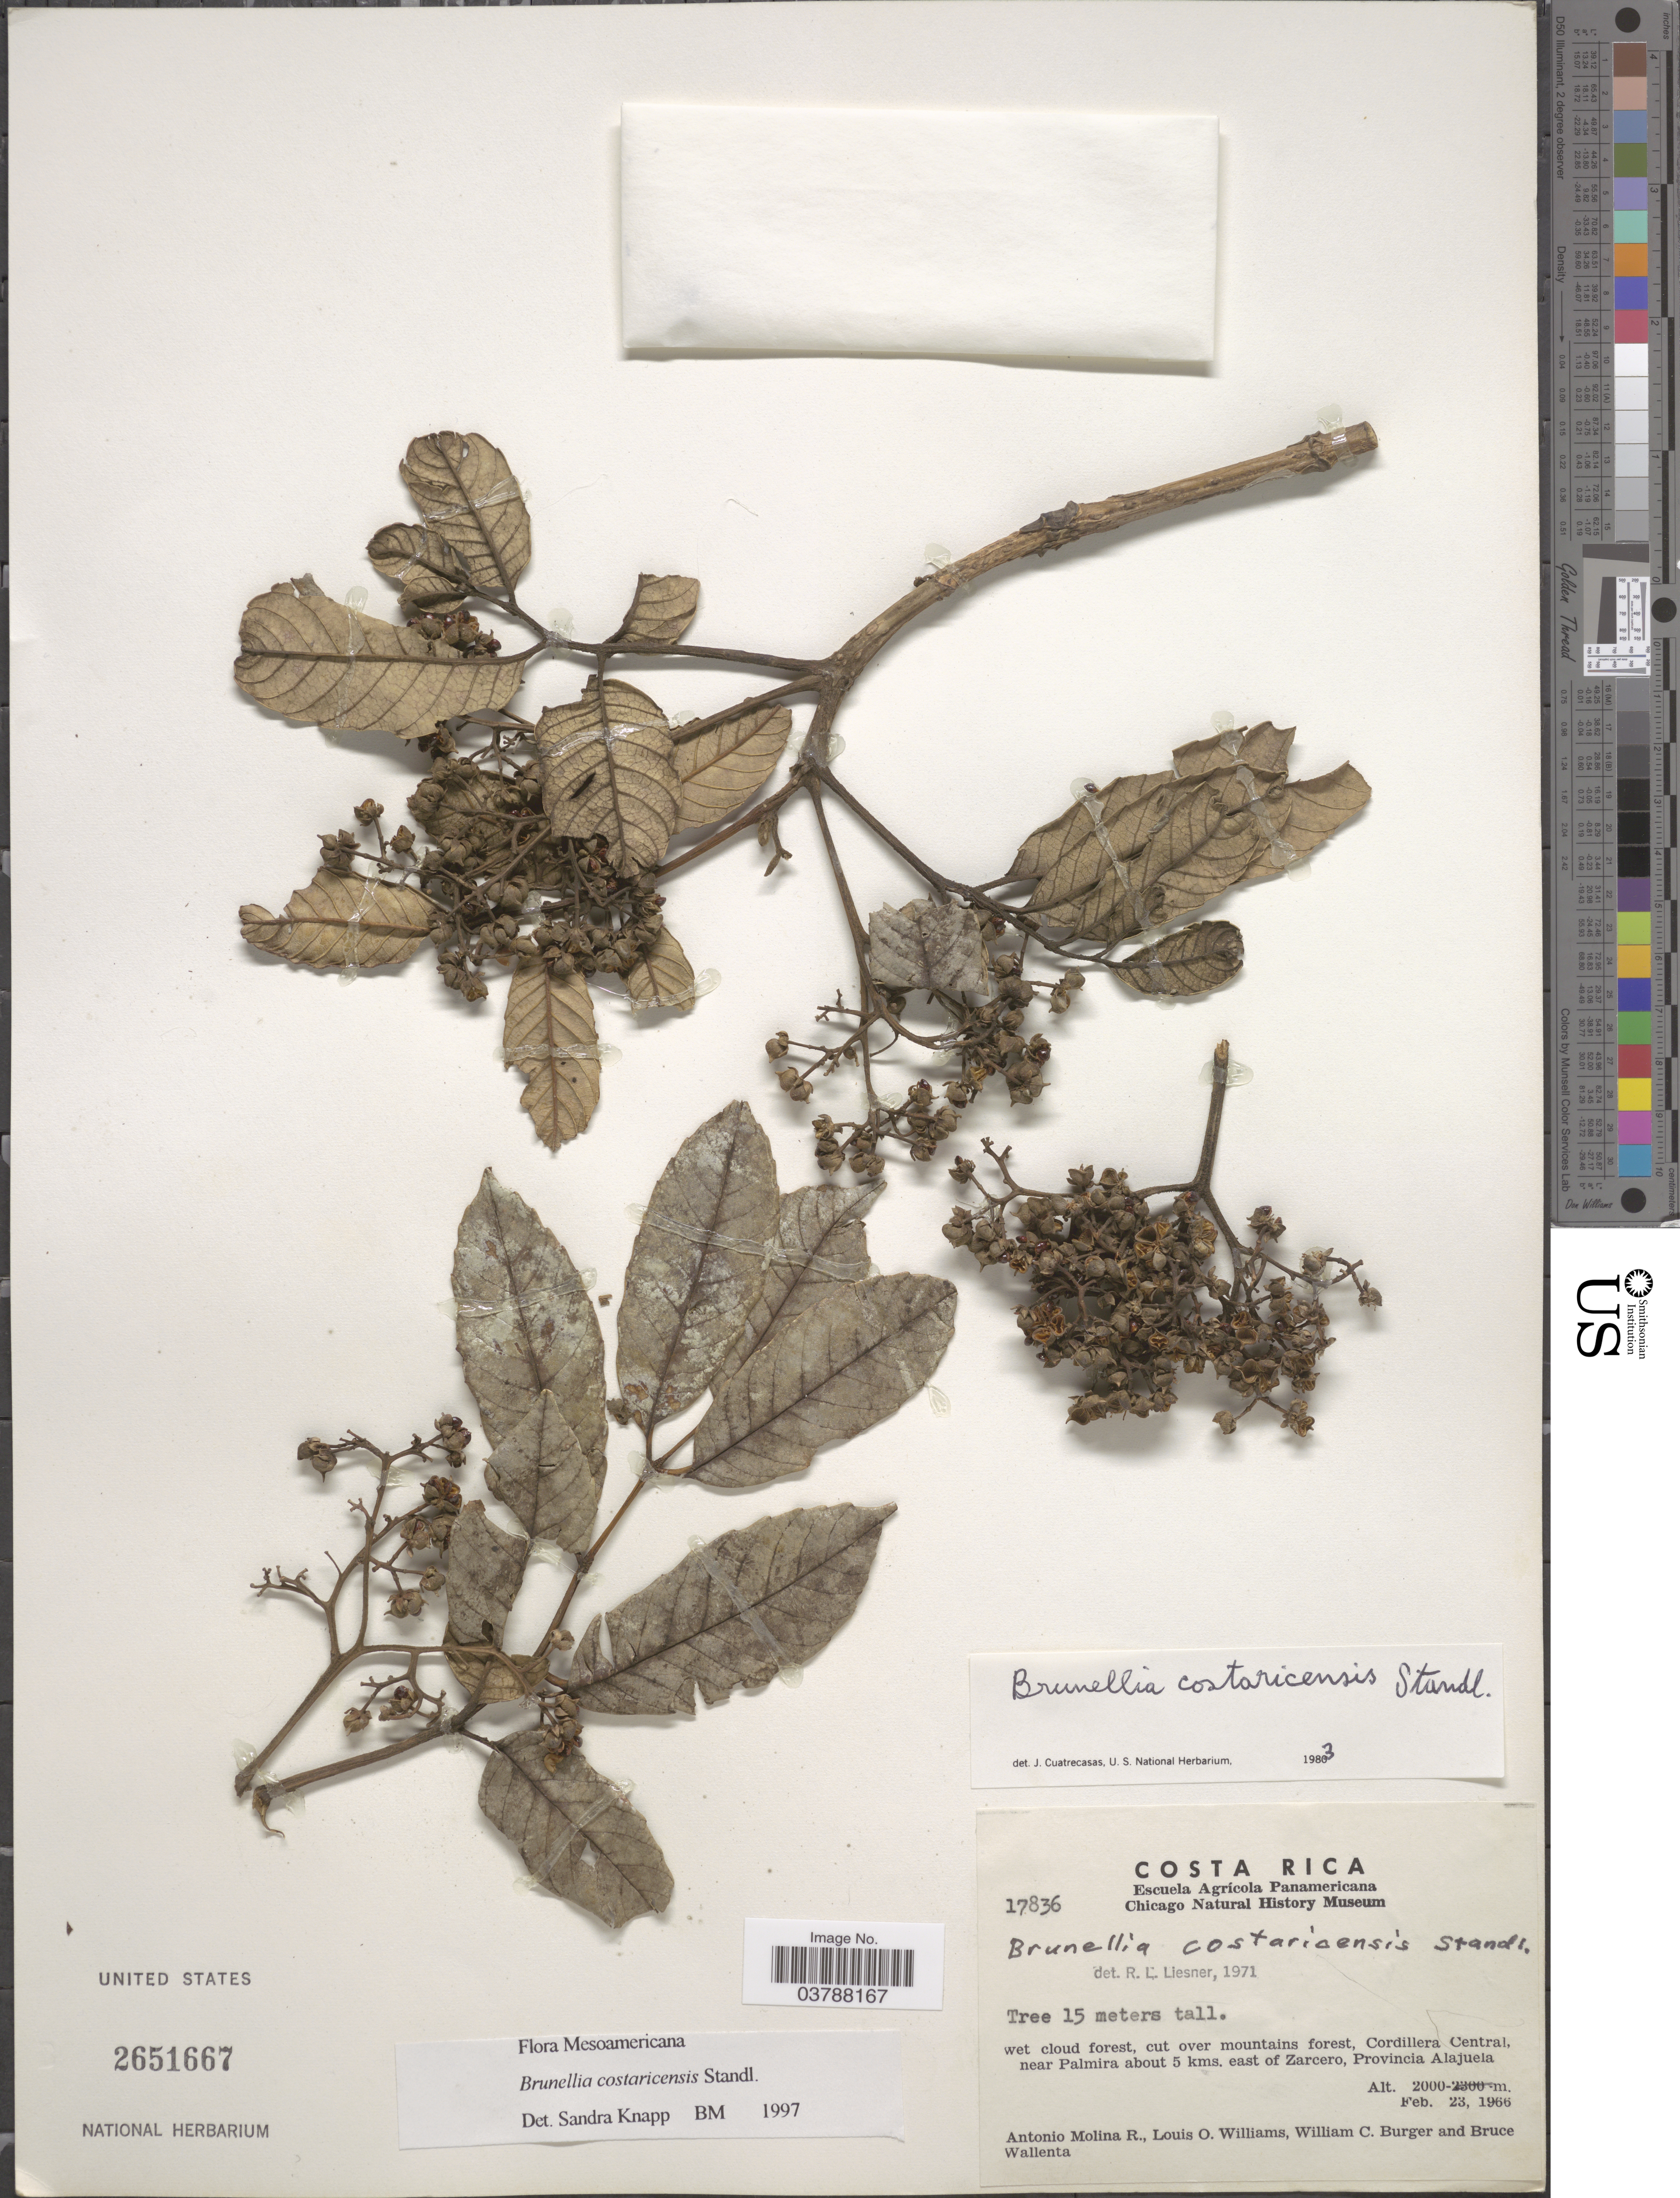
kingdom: Plantae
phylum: Tracheophyta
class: Magnoliopsida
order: Oxalidales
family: Brunelliaceae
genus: Brunellia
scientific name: Brunellia costaricensis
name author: Standl.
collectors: A. Molina R., L. O. Williams, W. Burger & B. Wallenta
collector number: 17836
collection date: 1966-02-23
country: Costa Rica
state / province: Alajuela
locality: Wet cloud forest, cut over mountains forest, Cordillera Central, near Palmira about 5 kms. east of Zarcero.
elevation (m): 2000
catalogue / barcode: US 2651667